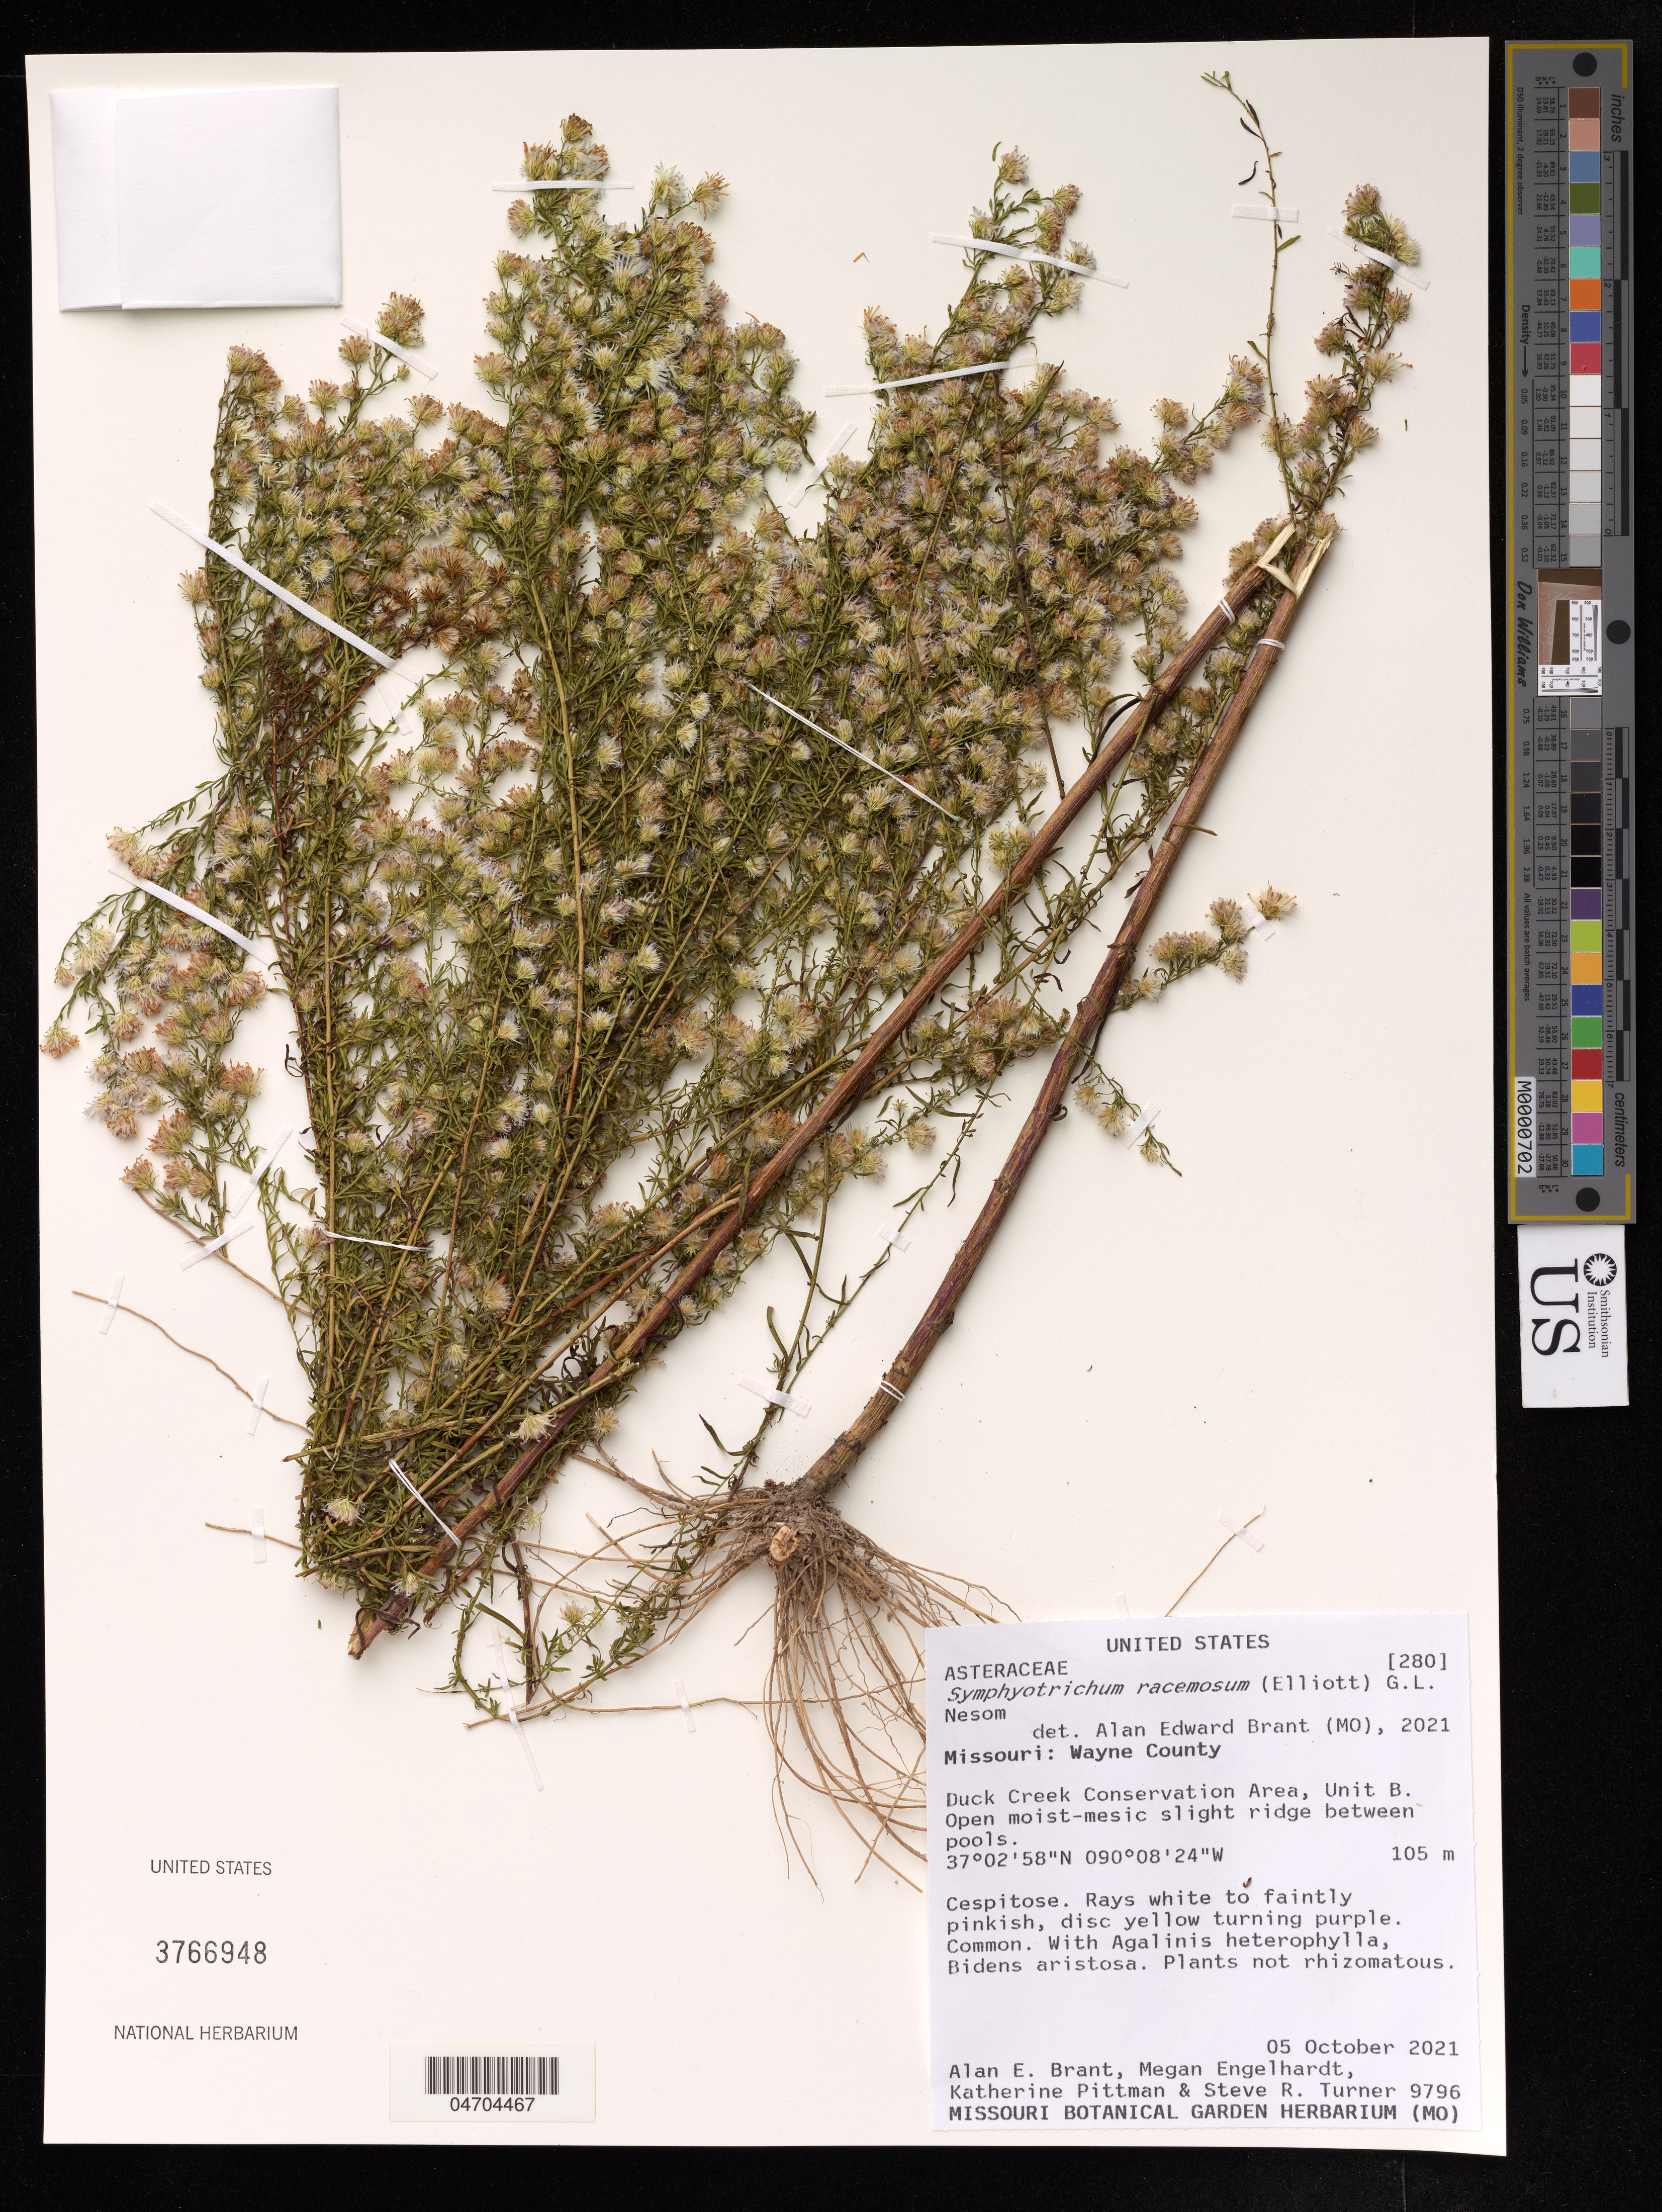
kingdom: Plantae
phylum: Tracheophyta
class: Magnoliopsida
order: Asterales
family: Asteraceae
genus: Symphyotrichum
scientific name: Symphyotrichum racemosum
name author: (Elliott) G.L. Nesom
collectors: A. Brant, M. Engelhardt & K. Pittman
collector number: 9796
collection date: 2021-10-05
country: United States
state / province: Missouri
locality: Wayne County. Duck Creek Conservation Area, Unit B.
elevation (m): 105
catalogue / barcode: US 3766948